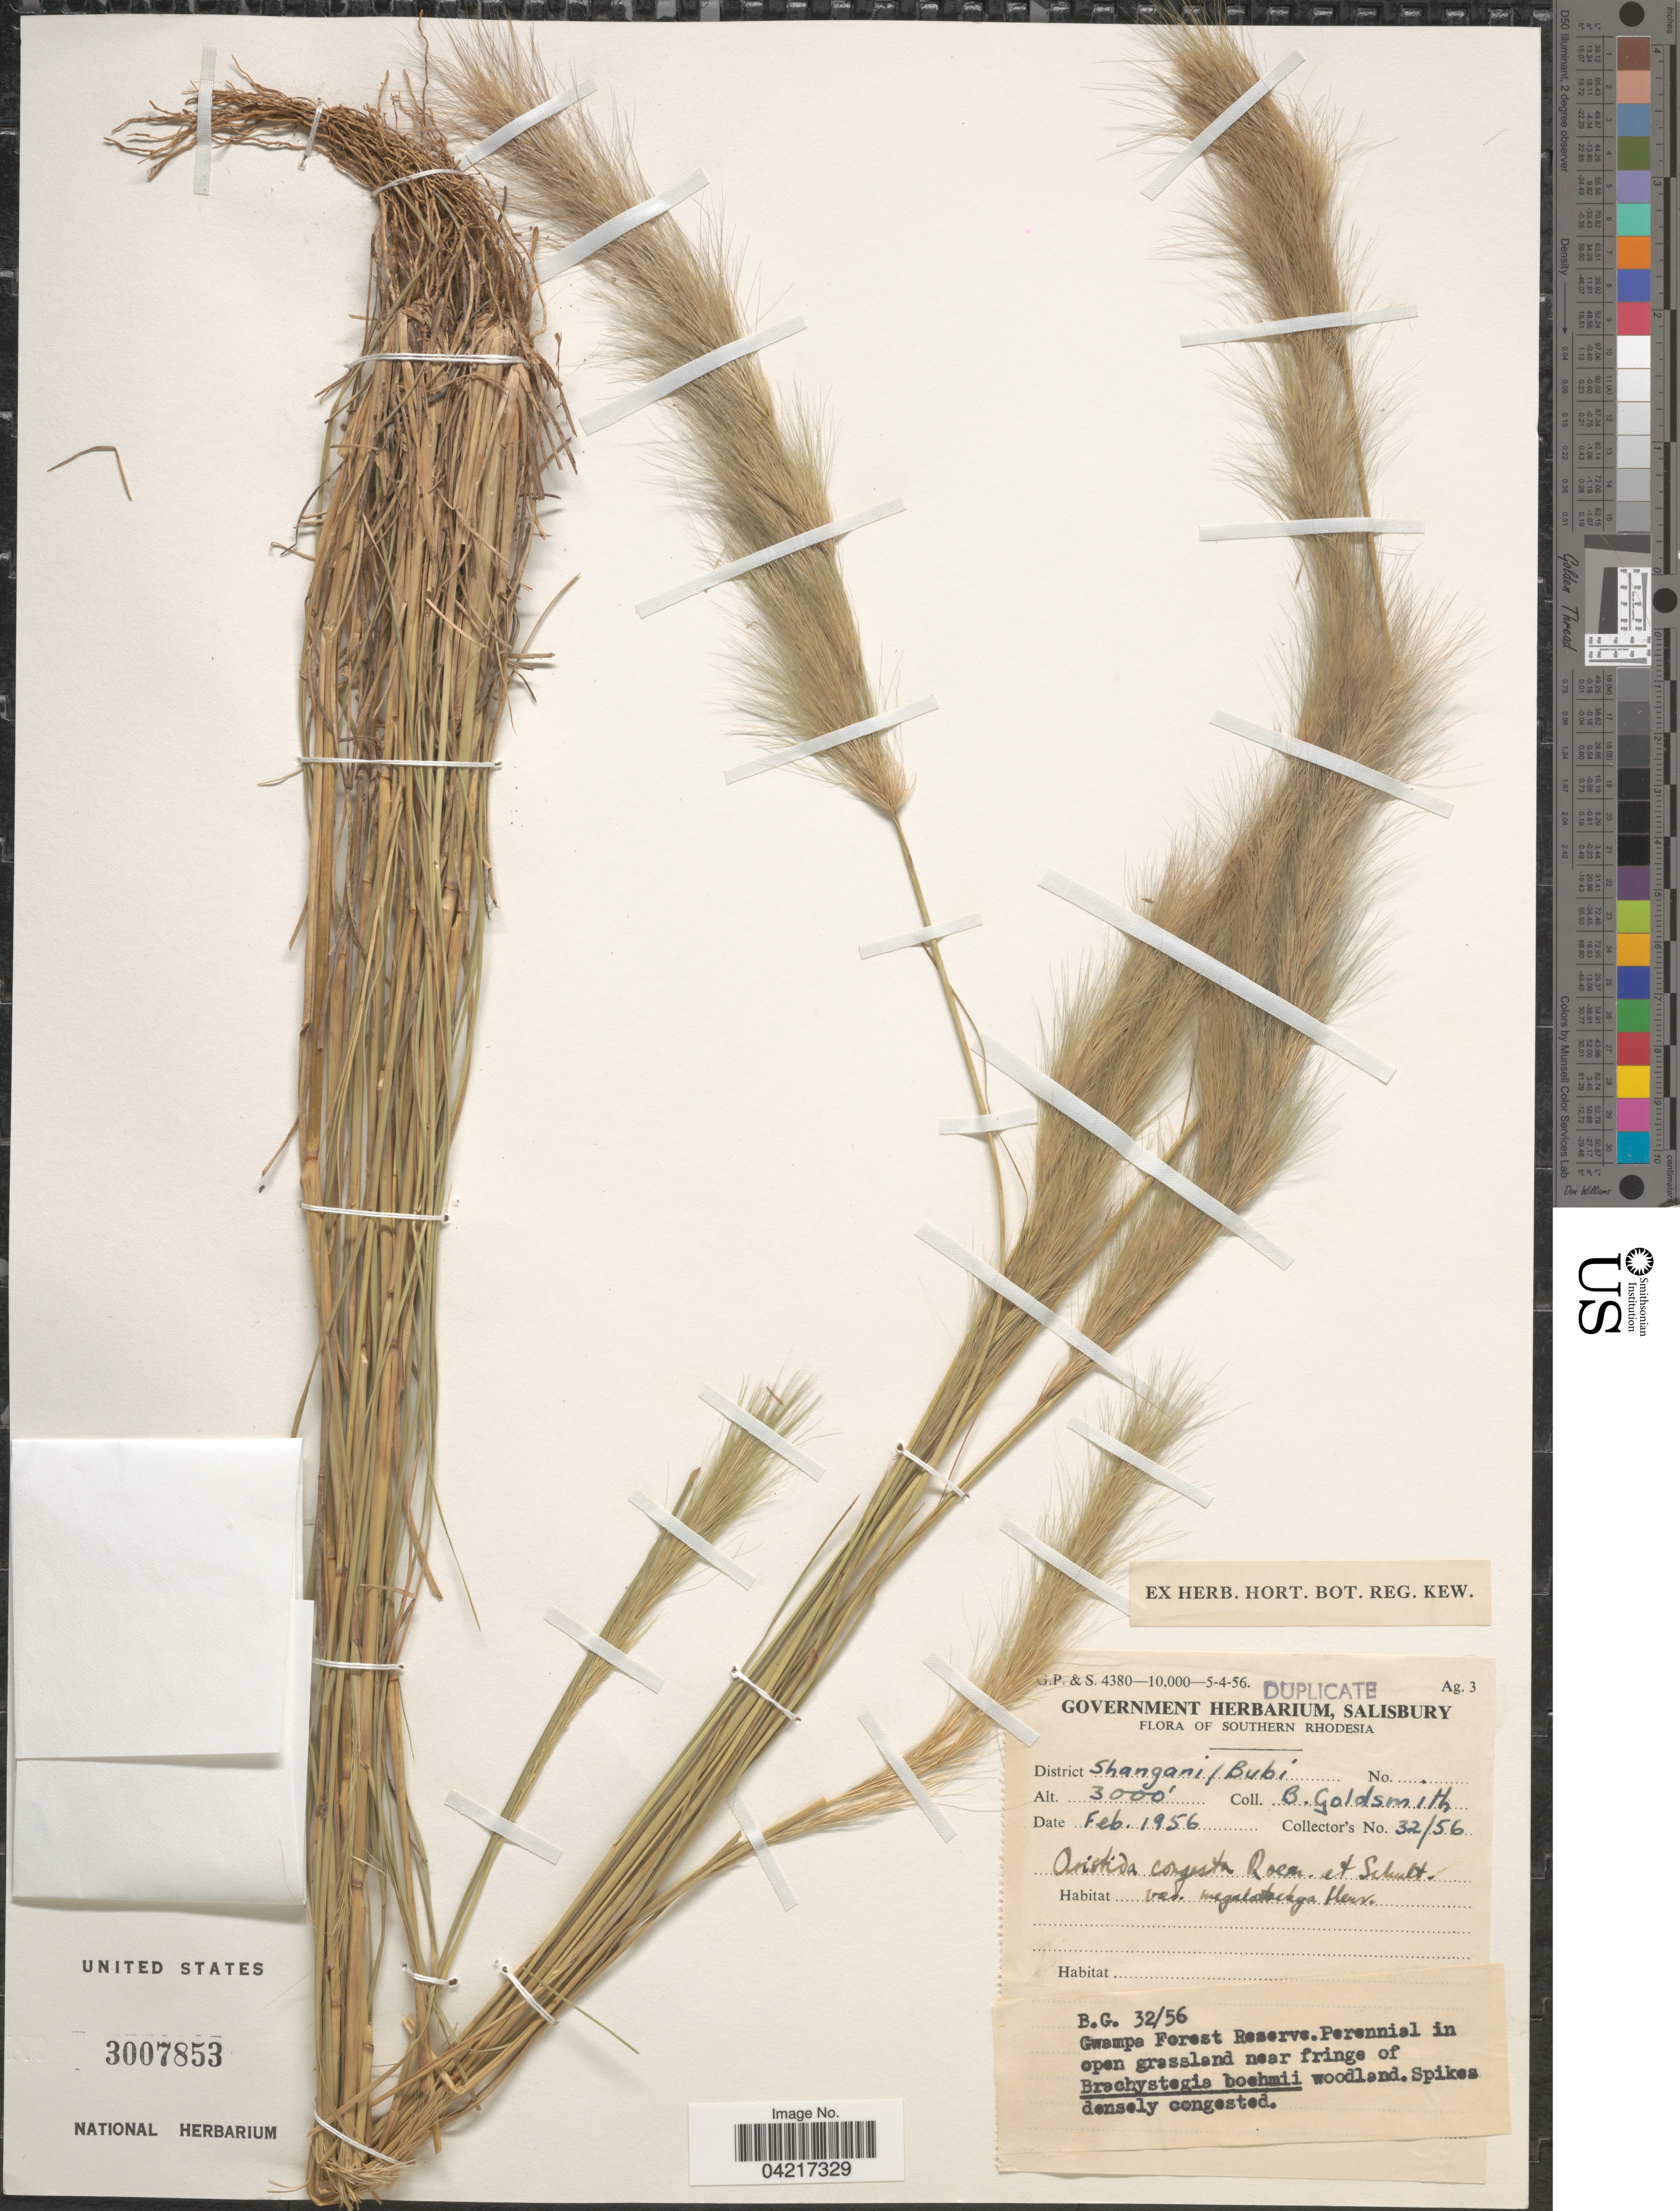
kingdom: Plantae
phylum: Tracheophyta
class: Liliopsida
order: Poales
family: Poaceae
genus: Aristida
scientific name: Aristida congesta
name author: Roem. & Schult.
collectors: B. Goldsmith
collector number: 32/56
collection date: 1956-02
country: Zimbabwe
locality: Southern Rhodesia. District Shangani/ Bubi. Gwampa Forest Reserve.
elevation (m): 914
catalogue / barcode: US 3007853